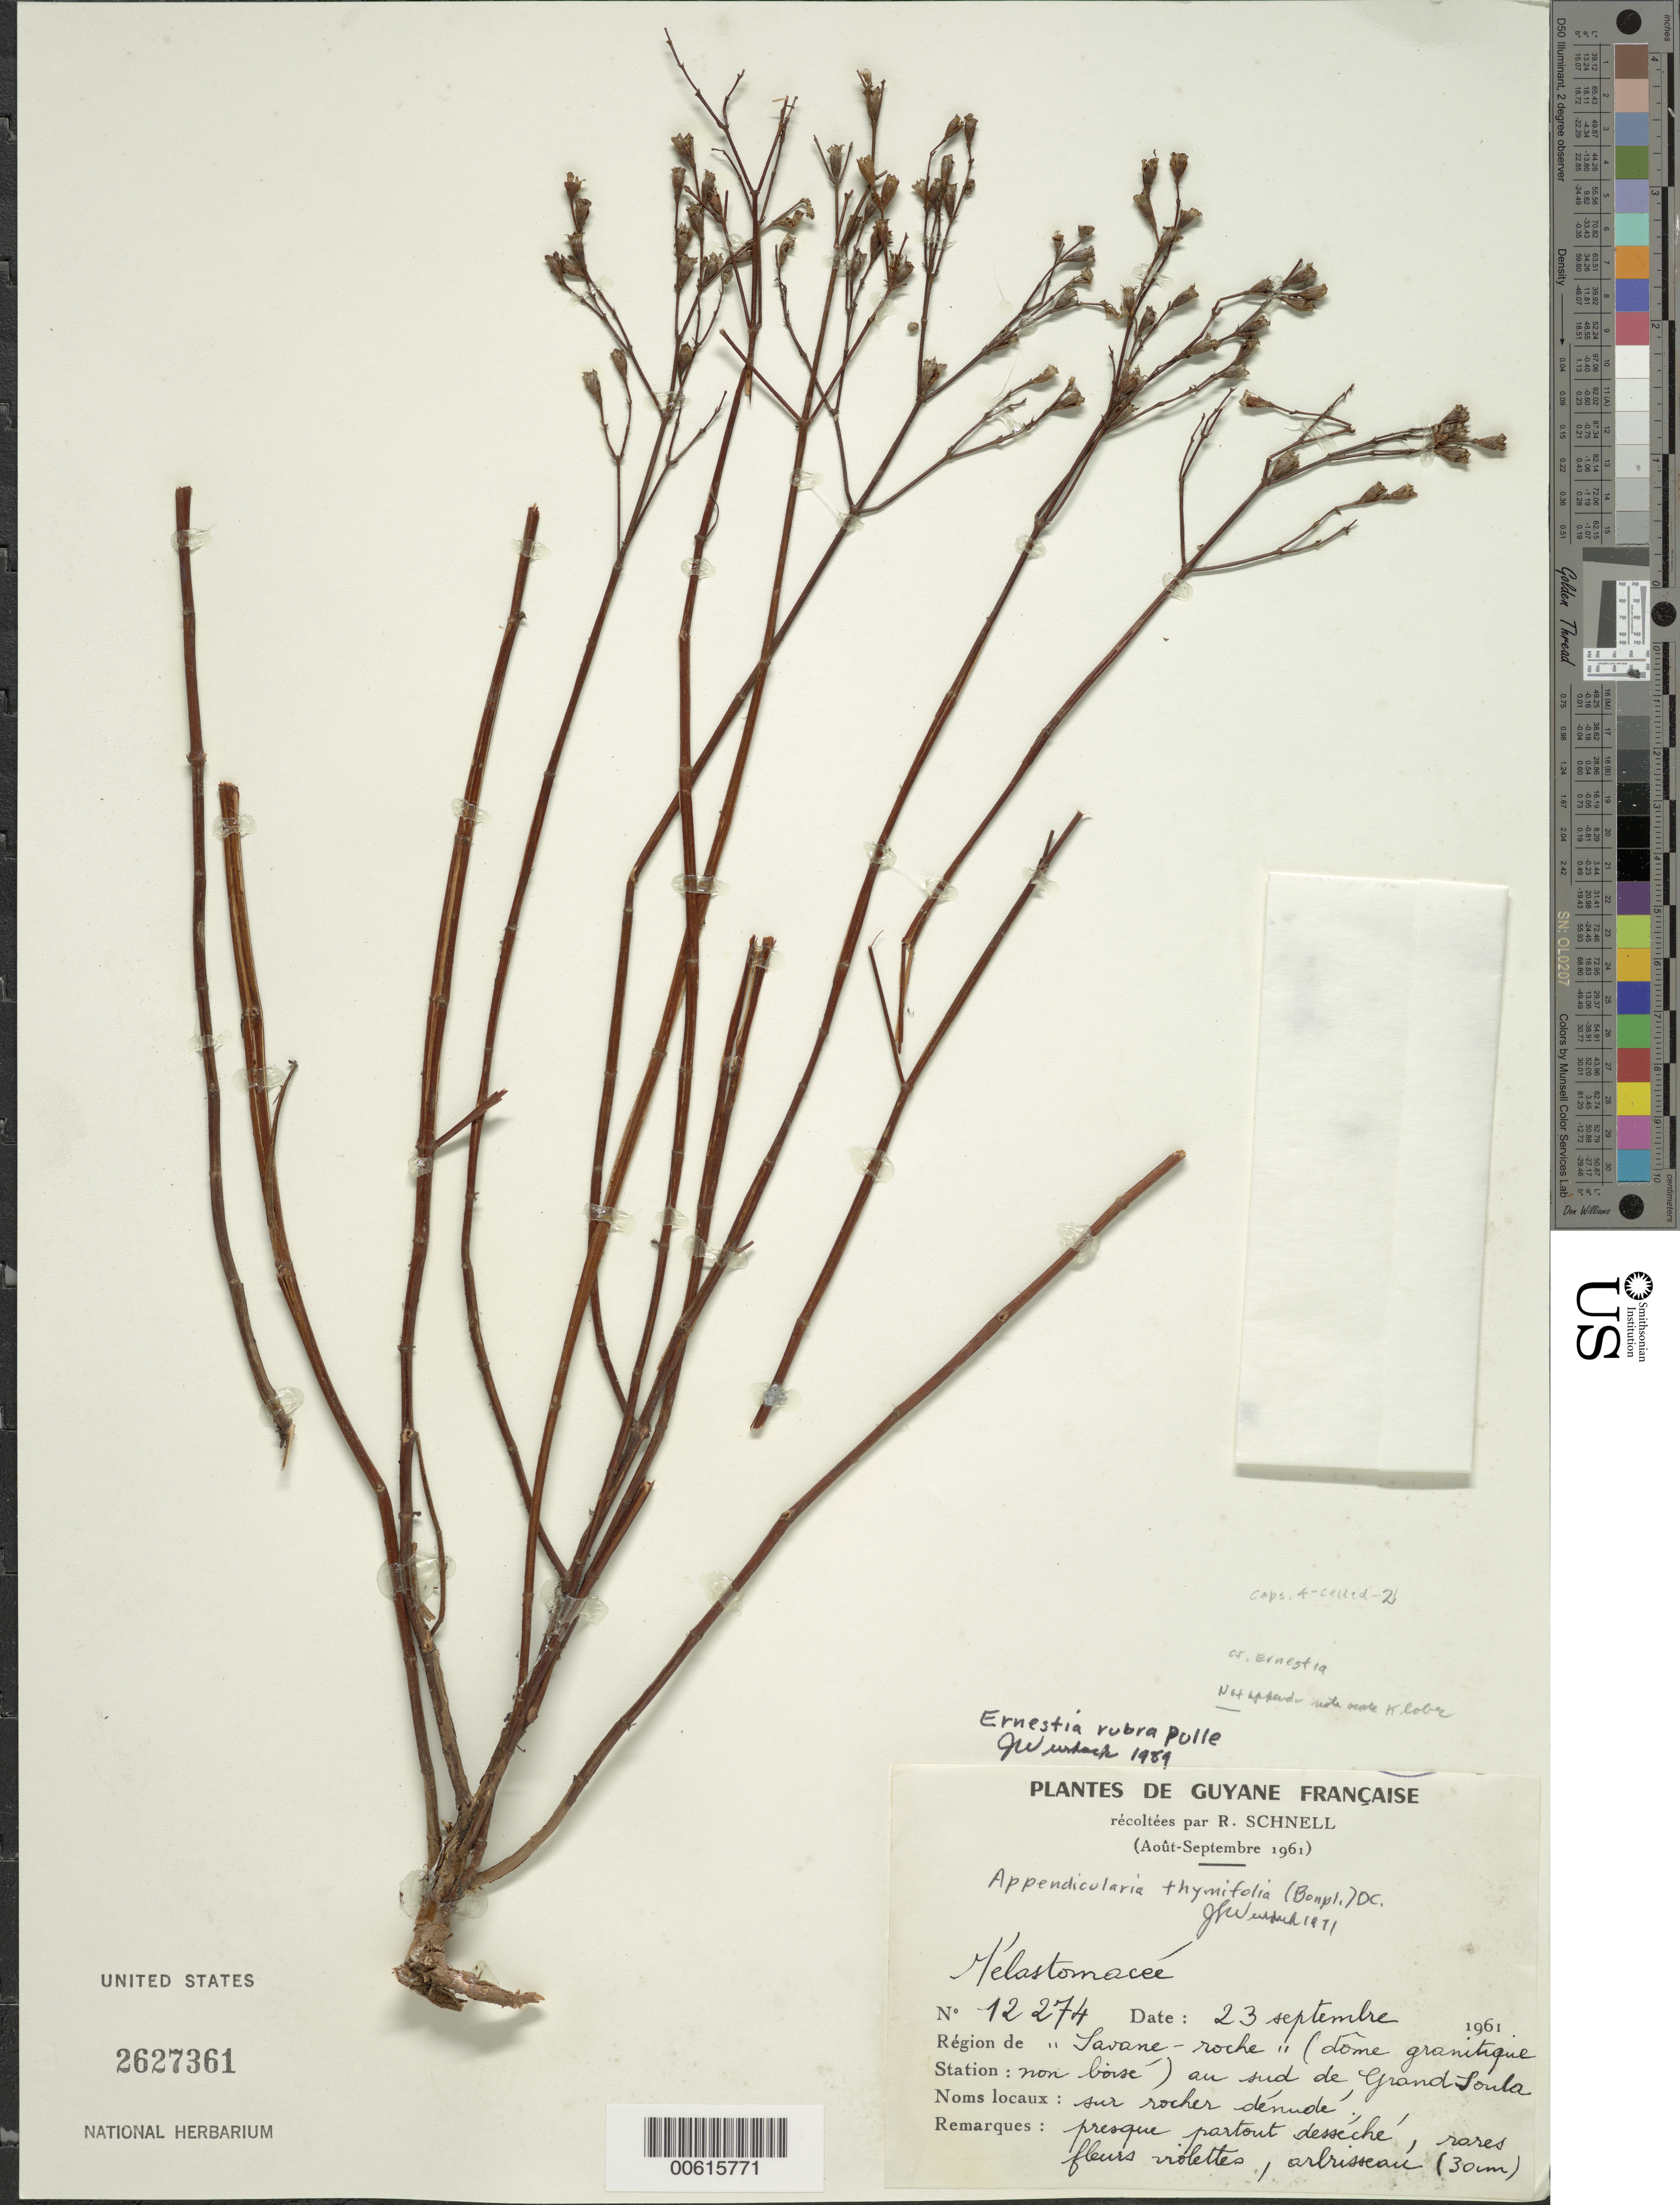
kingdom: Plantae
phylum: Tracheophyta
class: Magnoliopsida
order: Myrtales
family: Melastomataceae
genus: Ernestia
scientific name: Ernestia rubra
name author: Pulle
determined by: Wurdack, John J., (US), US (UNITED STATES)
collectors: R. A. Schnell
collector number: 12274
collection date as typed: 23-Sep-61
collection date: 1961-09-23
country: French Guiana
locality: Grand Soula sud de; région de "Savane-roche"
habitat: dome granitique non boise; sur rocher denude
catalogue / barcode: US 2627361